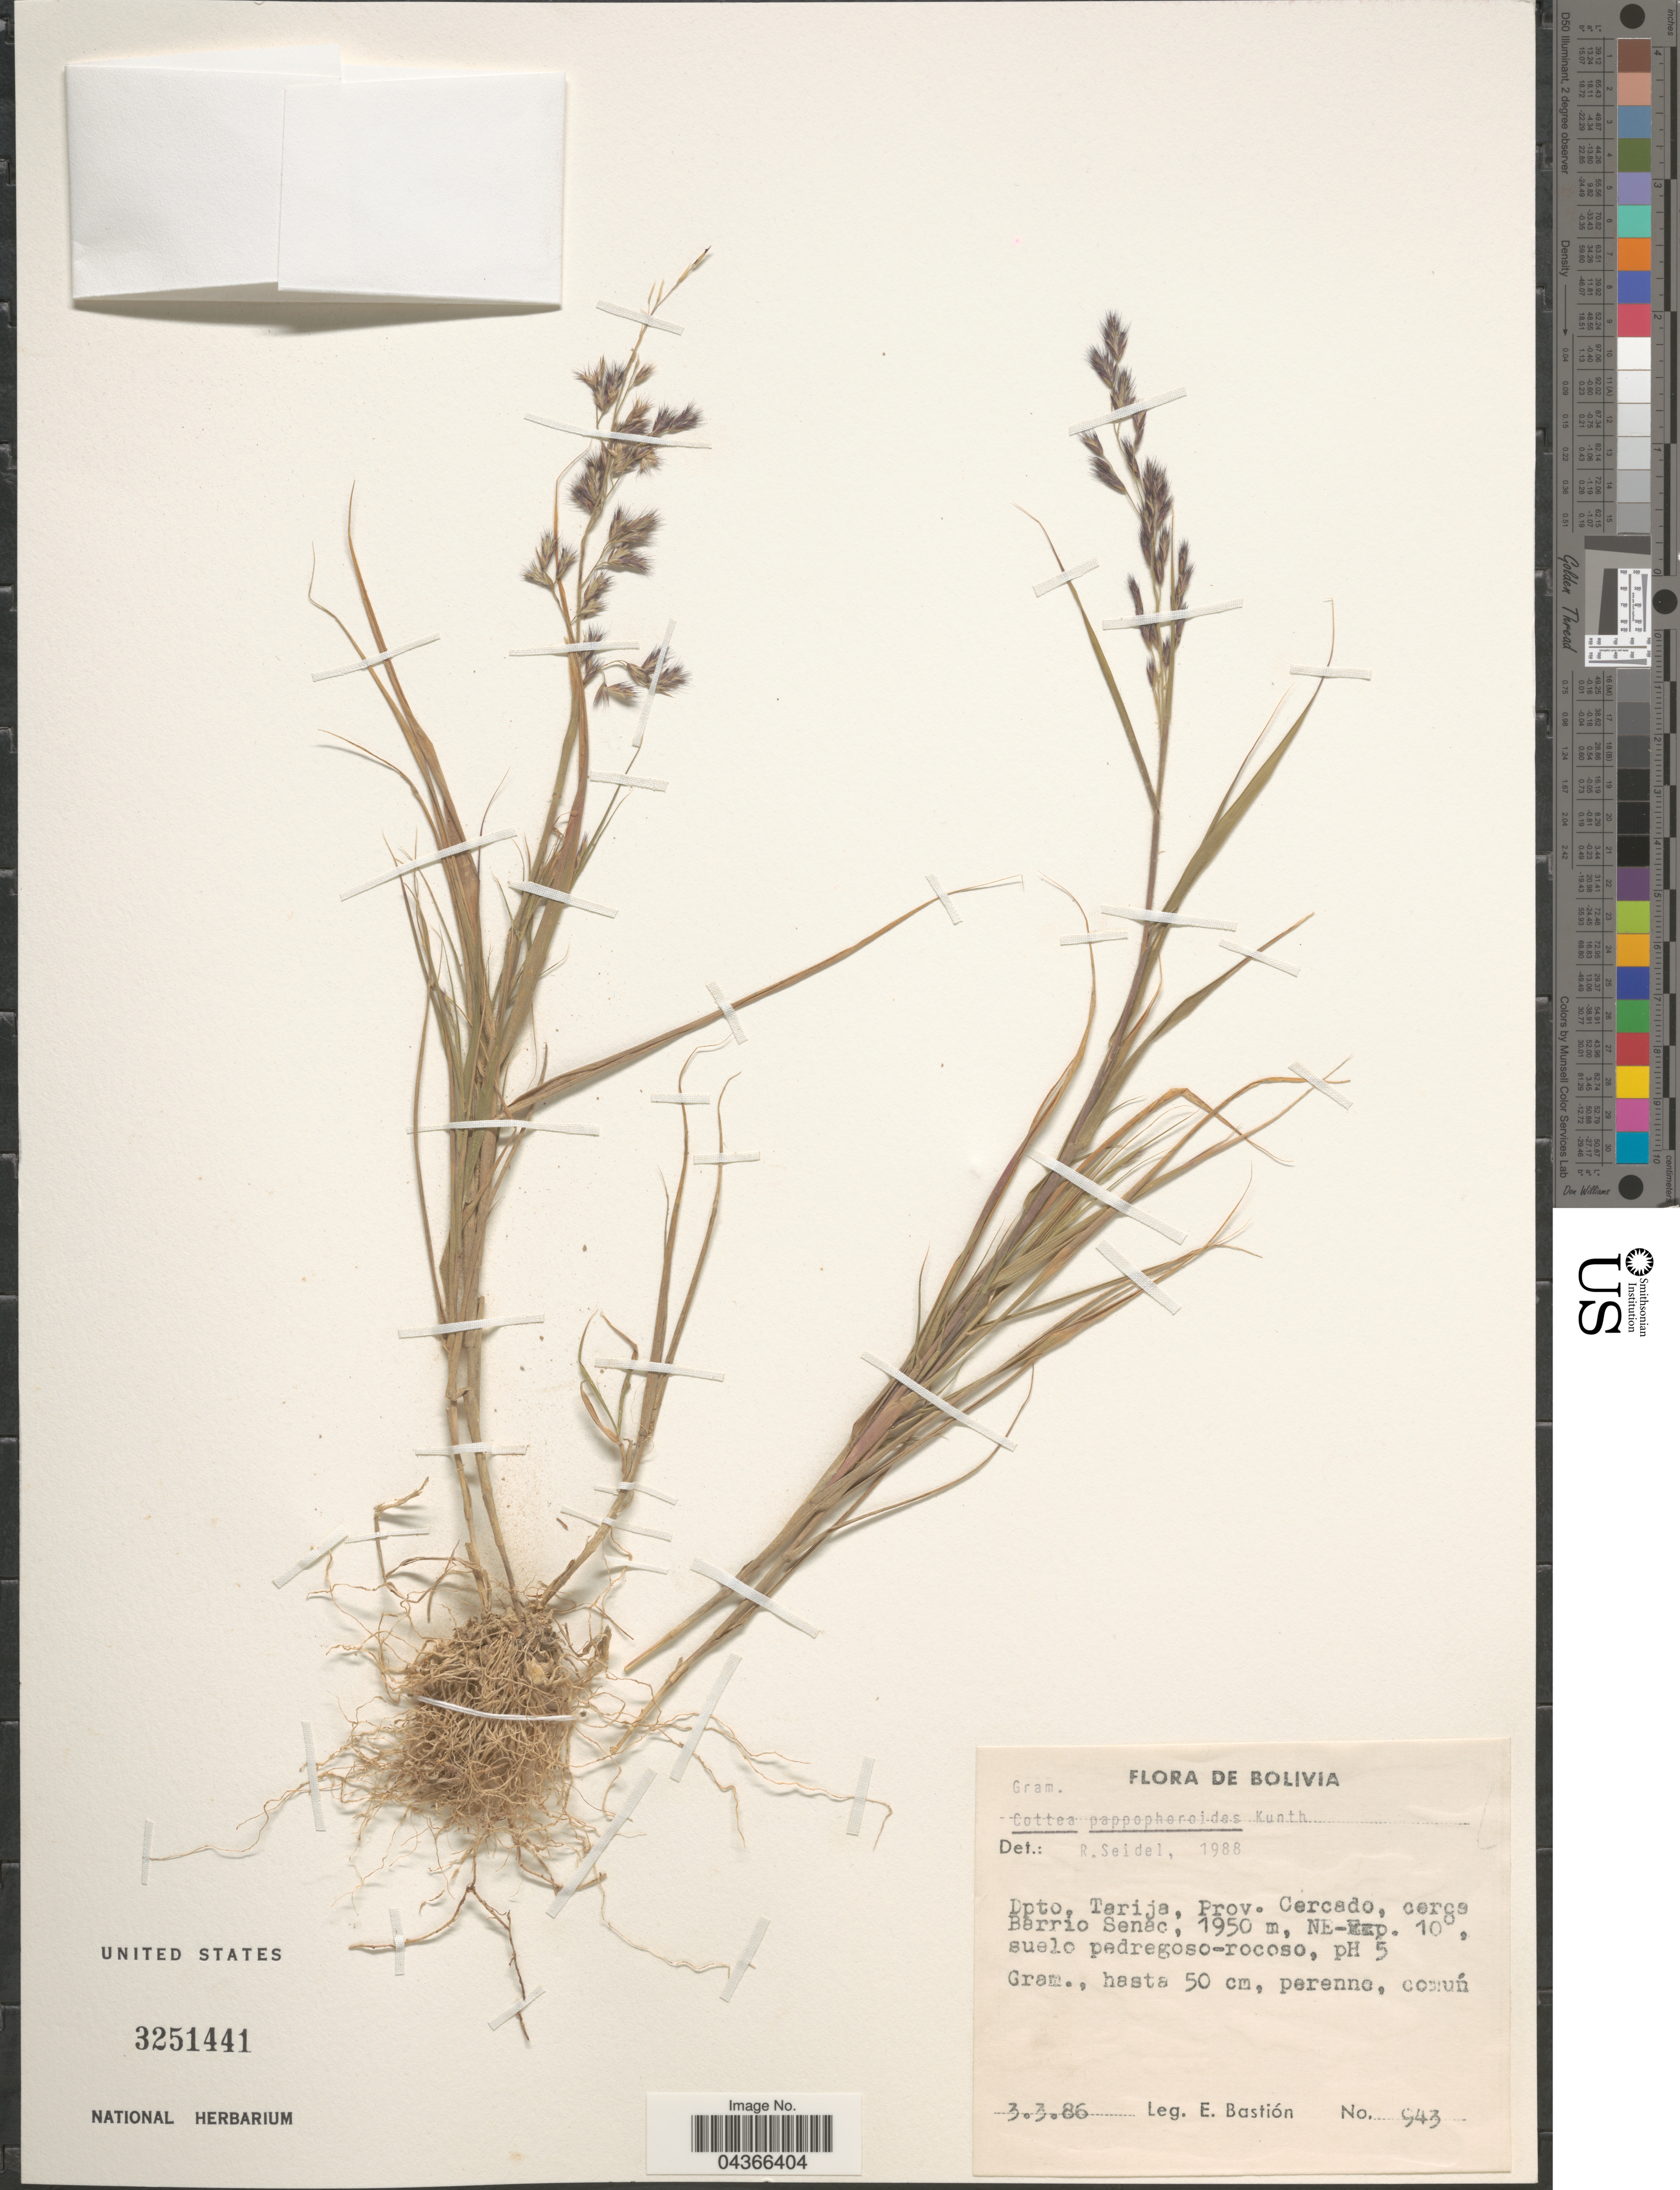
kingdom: Plantae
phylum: Tracheophyta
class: Liliopsida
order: Poales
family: Poaceae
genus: Cottea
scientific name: Cottea pappophoroides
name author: Kunth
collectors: E. Bastion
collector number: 943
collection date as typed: Transcribed d/m/y: 3/3/86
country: Bolivia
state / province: Tarija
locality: Dpto. Tarija, Prov. Cercado, cerce Barrio Senac, NE-Exp. 10°.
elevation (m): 1950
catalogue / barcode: US 3251441